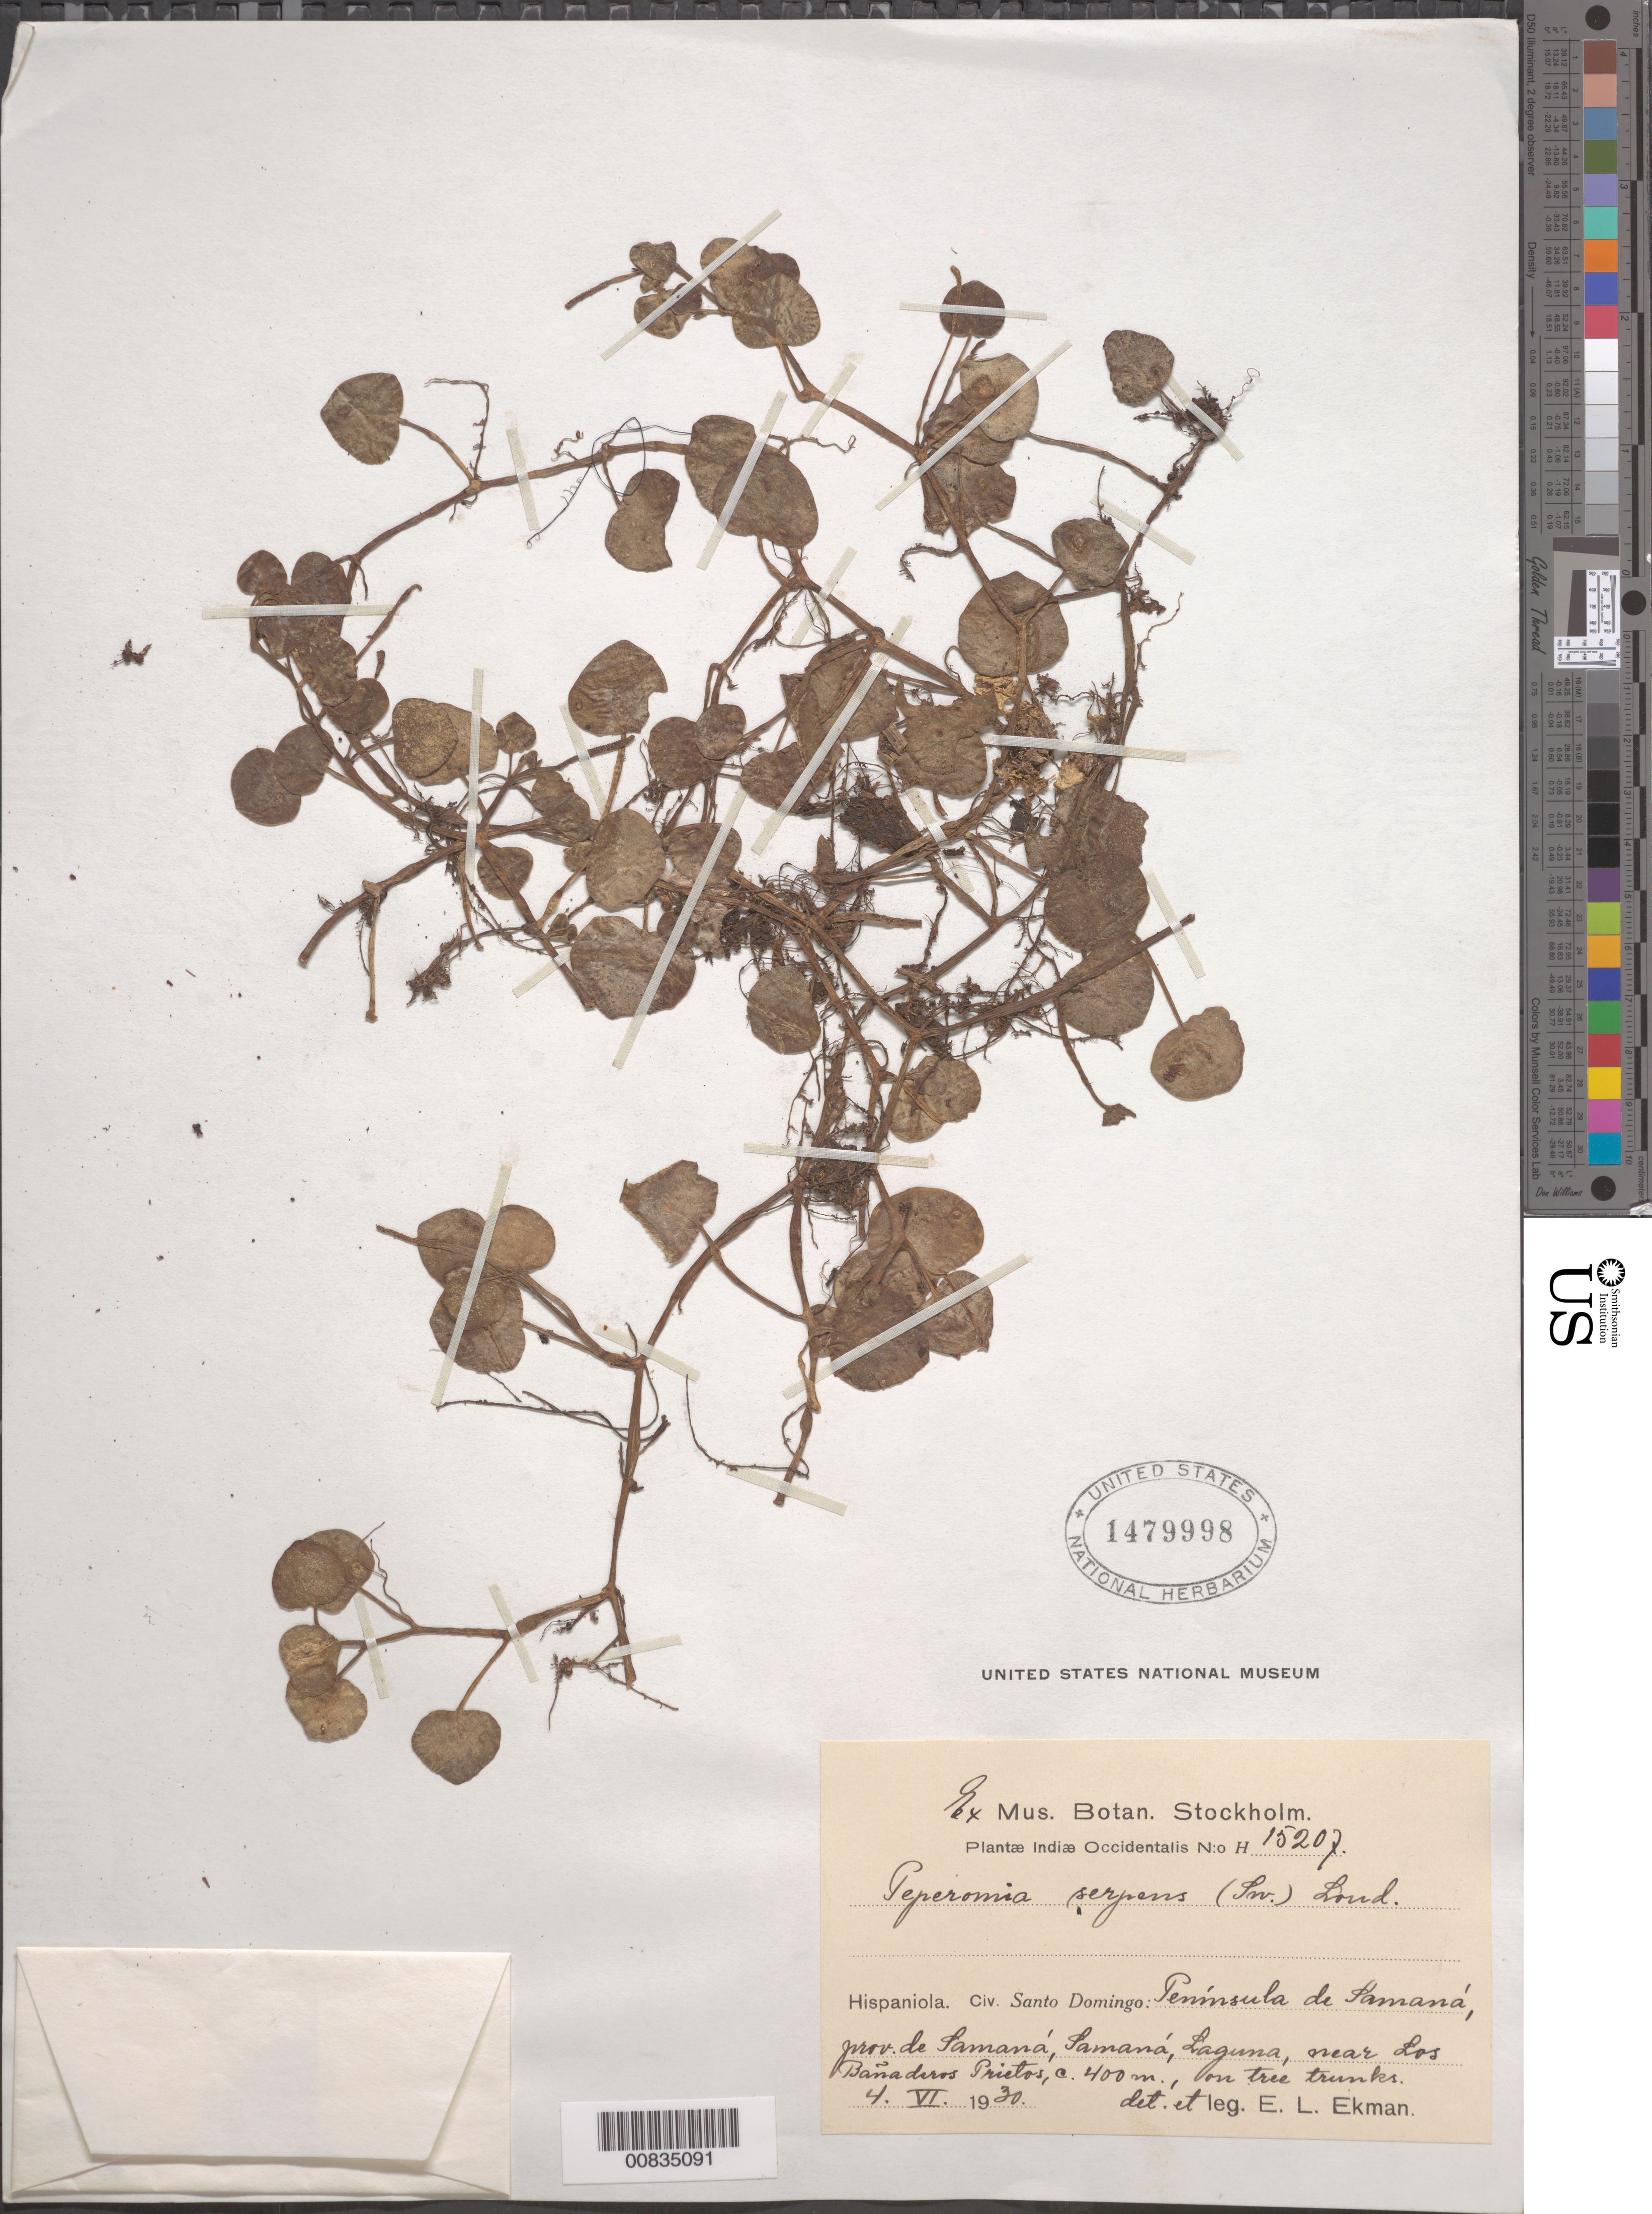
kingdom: Plantae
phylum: Tracheophyta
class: Magnoliopsida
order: Piperales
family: Piperaceae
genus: Peperomia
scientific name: Peperomia serpens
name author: (Sw.) Loudon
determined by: Ekman, E. L.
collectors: E. L. Ekman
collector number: H 15207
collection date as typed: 04 Jun 1930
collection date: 1930-06-04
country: Dominican Republic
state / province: Samana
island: Hispaniola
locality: Península de Samaná, Samaná, Laguna near Los Bañaderos Prietos.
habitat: On tree trunks.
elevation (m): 400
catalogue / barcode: US 1479998